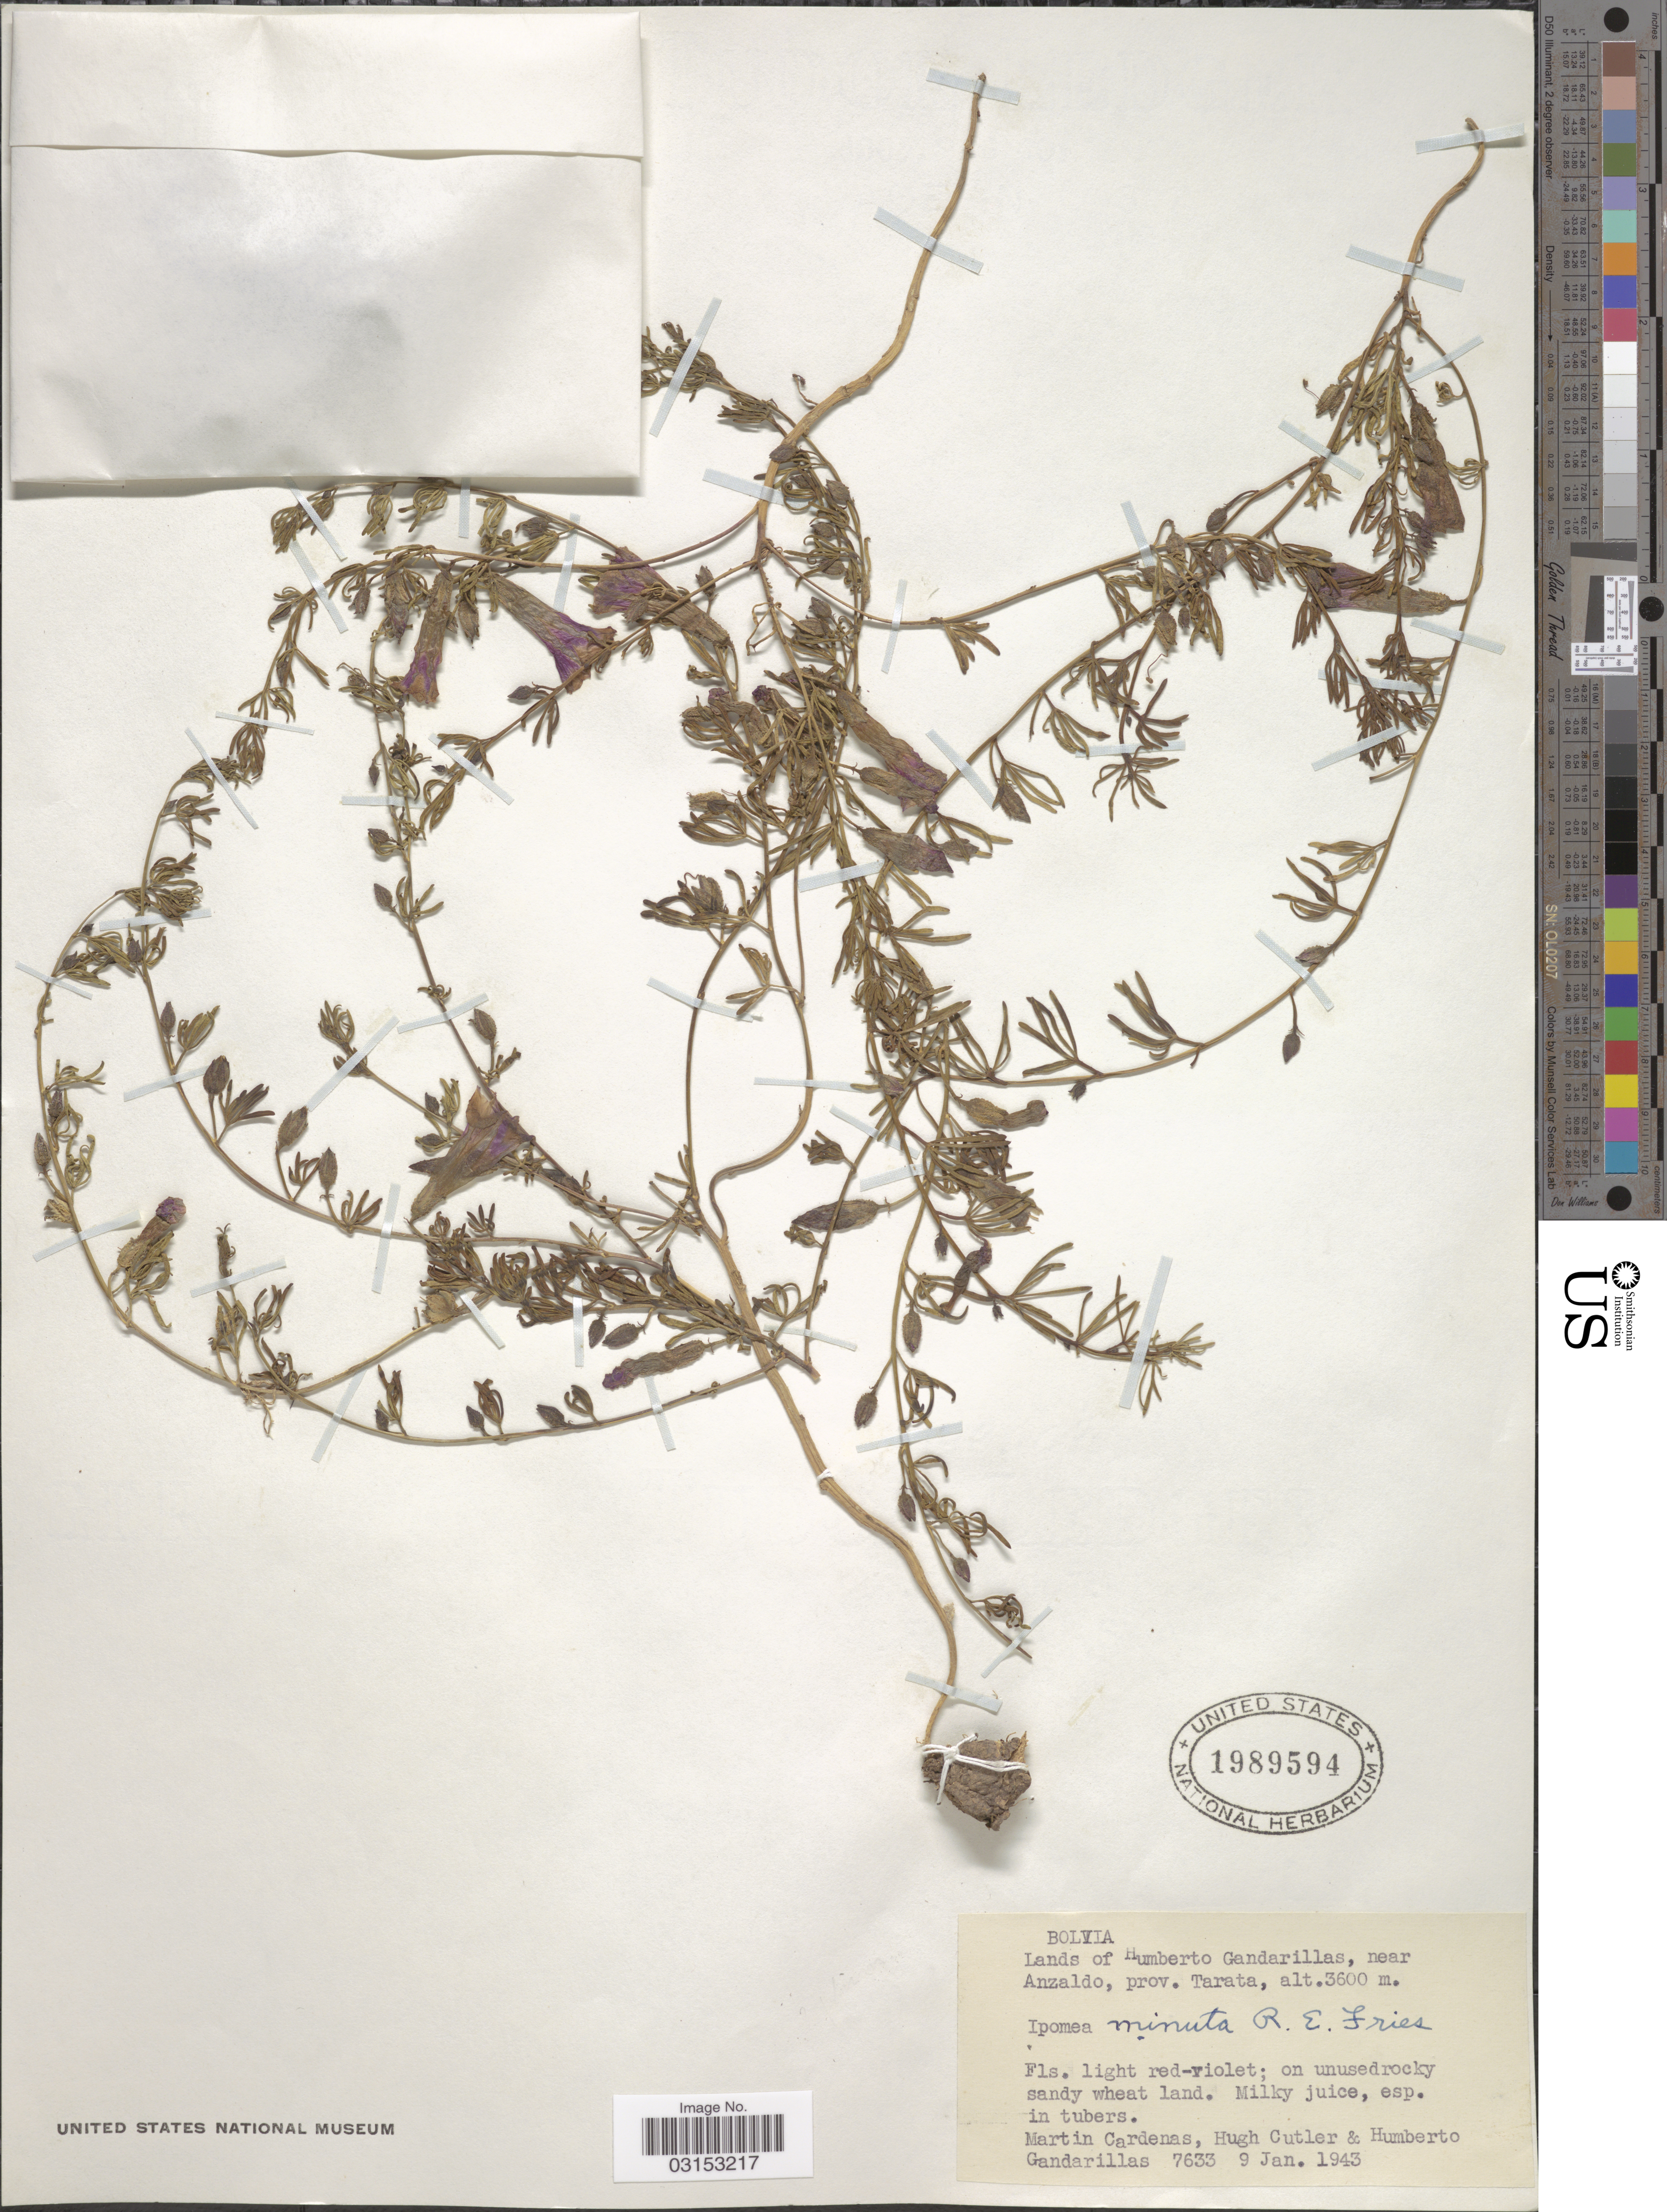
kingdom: Plantae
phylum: Tracheophyta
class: Magnoliopsida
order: Solanales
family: Convolvulaceae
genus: Ipomoea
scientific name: Ipomoea plummerae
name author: A. Gray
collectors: M. Cárdenas, H. C. Cutler & H. Gandarillas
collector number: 7633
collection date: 1943-01-09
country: Bolivia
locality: Lands of Humberto Gandarillas, near Anzaldo, prov. Tarata.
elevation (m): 3600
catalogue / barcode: US 1989594